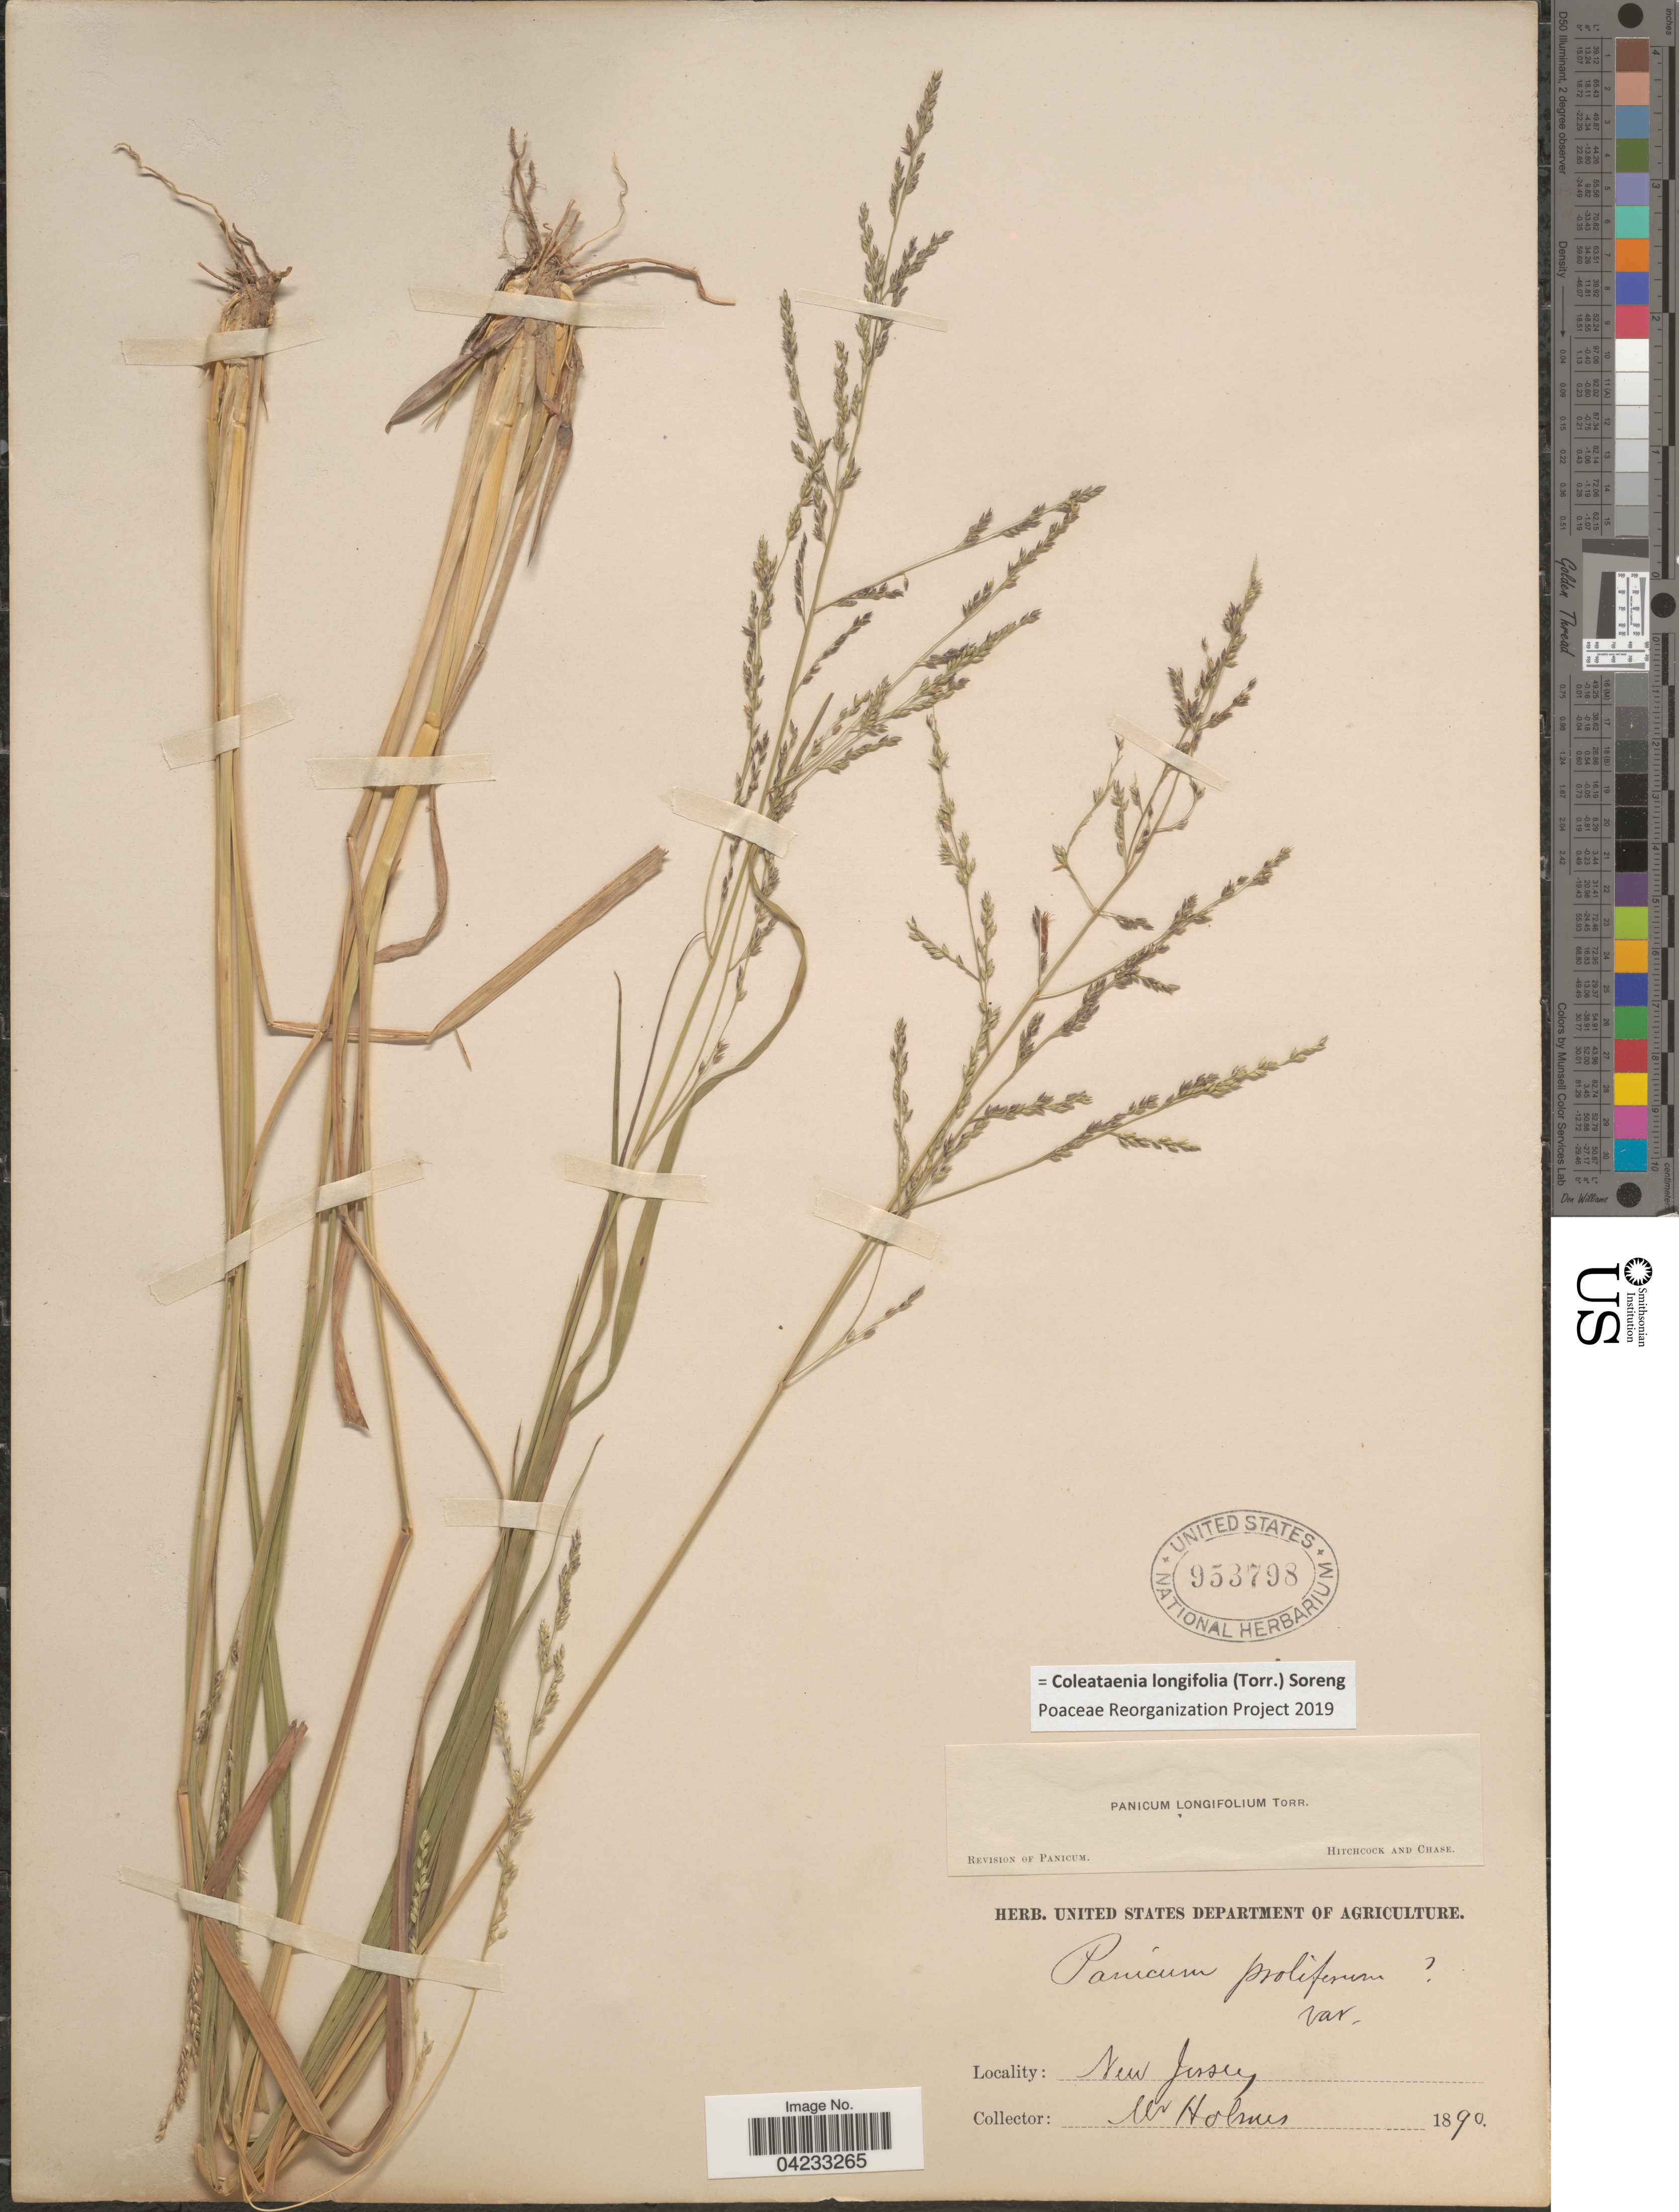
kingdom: Plantae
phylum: Tracheophyta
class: Liliopsida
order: Poales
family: Poaceae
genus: Coleataenia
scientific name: Coleataenia longifolia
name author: (Torr.) Soreng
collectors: N. Holmes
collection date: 1890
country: United States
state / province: New Jersey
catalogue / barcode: US 953798